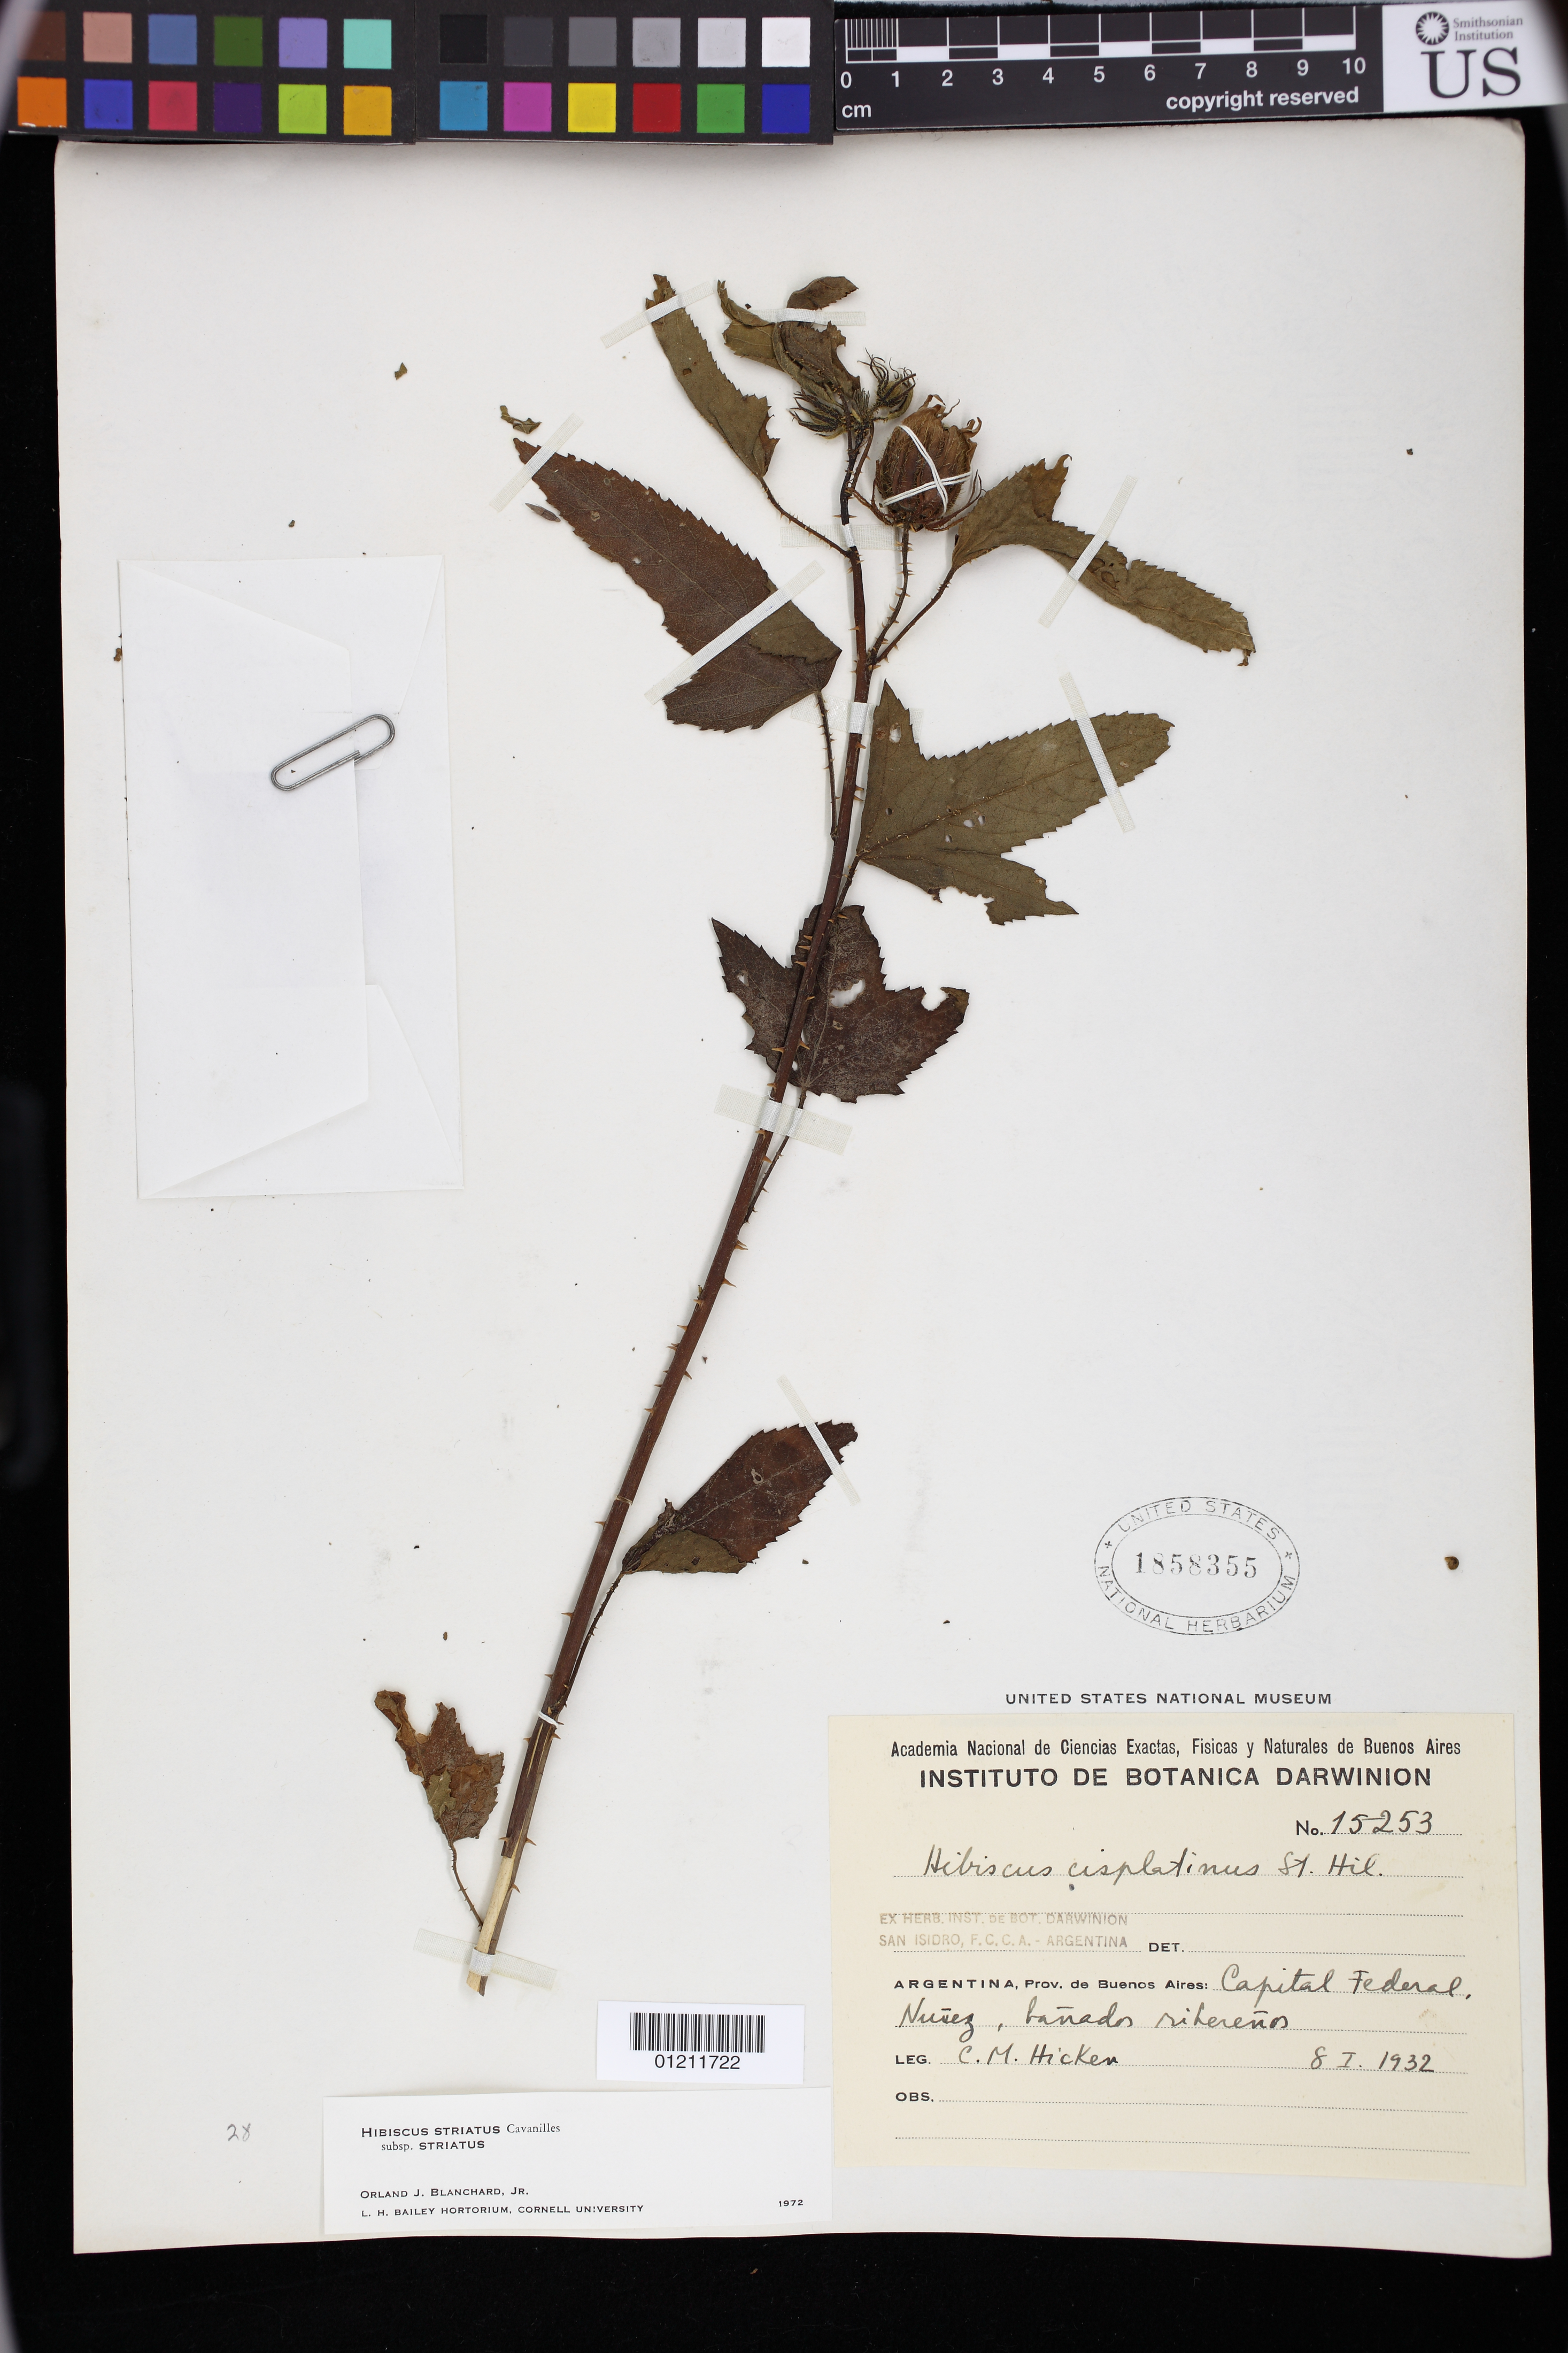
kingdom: Plantae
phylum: Tracheophyta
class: Magnoliopsida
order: Malvales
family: Malvaceae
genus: Hibiscus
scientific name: Hibiscus striatus subsp. striatus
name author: Cav.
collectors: C. M. Hicken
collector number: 15253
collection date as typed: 08 Jan 1932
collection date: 1932-01-08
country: Argentina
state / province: Buenos Aires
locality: Prov. de Buenos Aires, Capital Federal, Nuñez,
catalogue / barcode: US 1858355